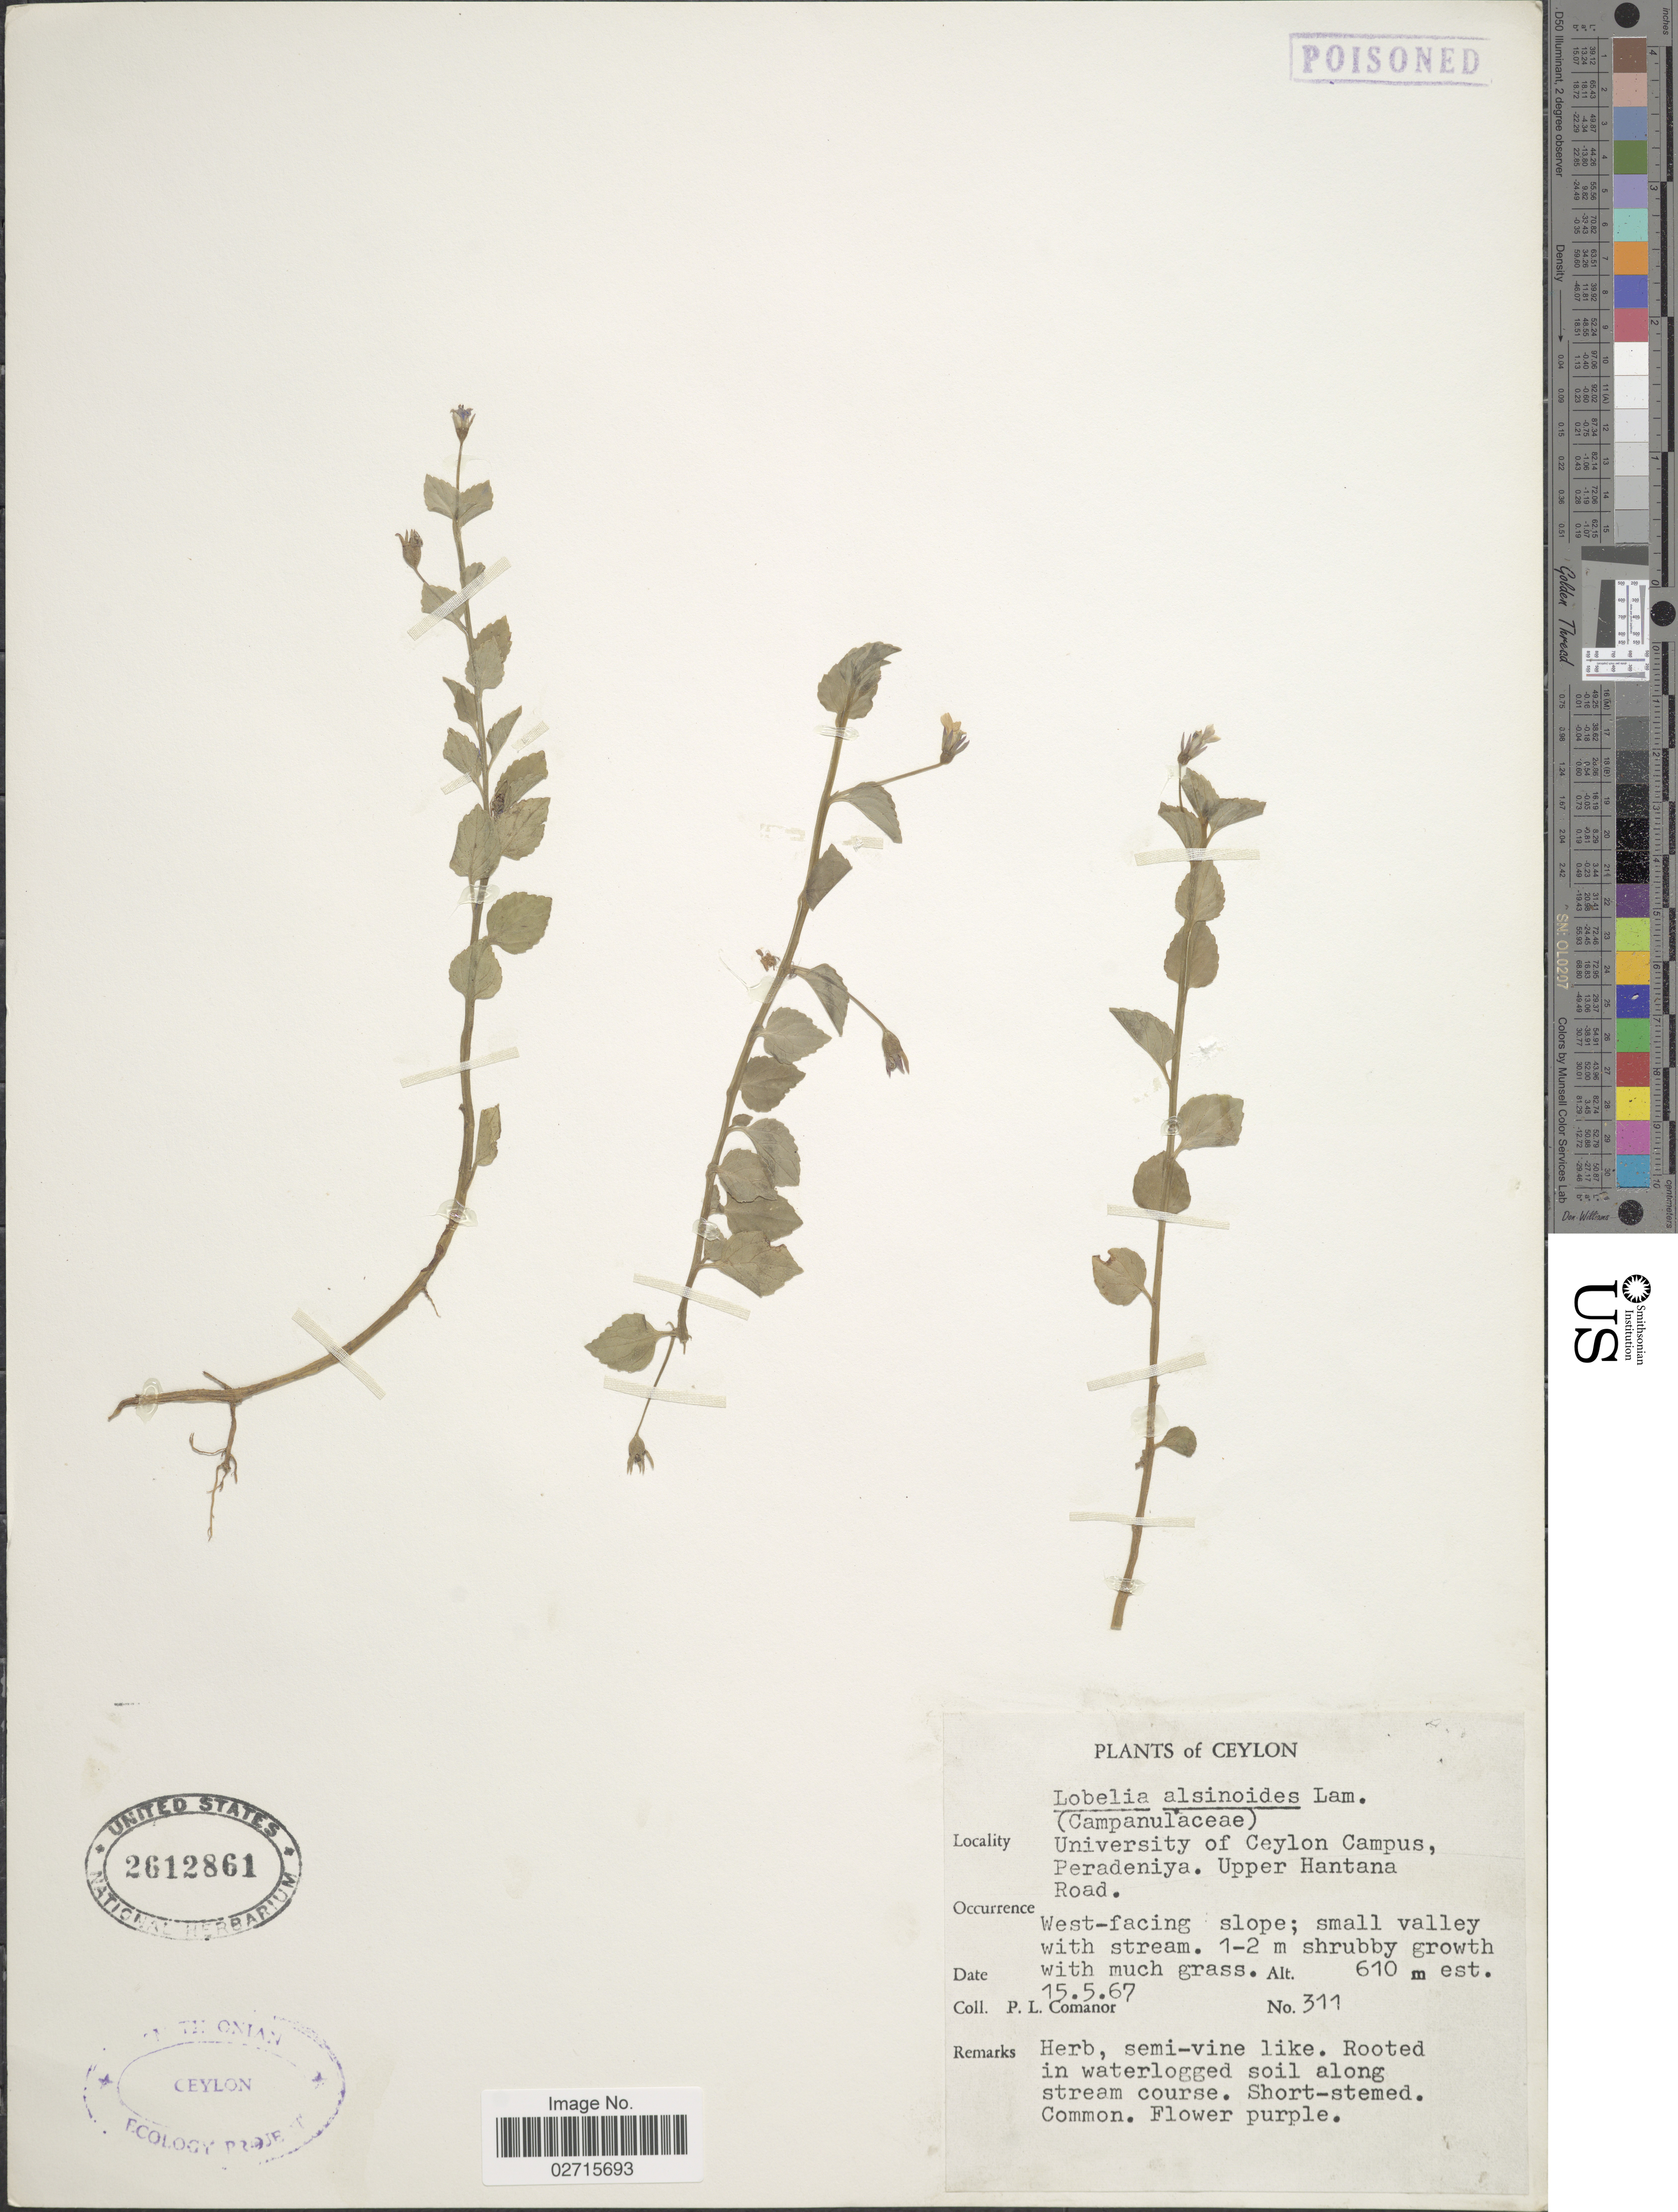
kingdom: Plantae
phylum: Tracheophyta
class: Magnoliopsida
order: Asterales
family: Campanulaceae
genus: Lobelia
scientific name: Lobelia alsinoides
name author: Lam.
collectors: P. Comanor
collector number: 311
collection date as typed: Transcribed d/m/y: 15/5/67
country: Sri Lanka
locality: Ceylon. University of Ceylon Campus, Peradeniya. Upper Hantana Road. West- facing slope; small valley with stream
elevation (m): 610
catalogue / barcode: US 2612861